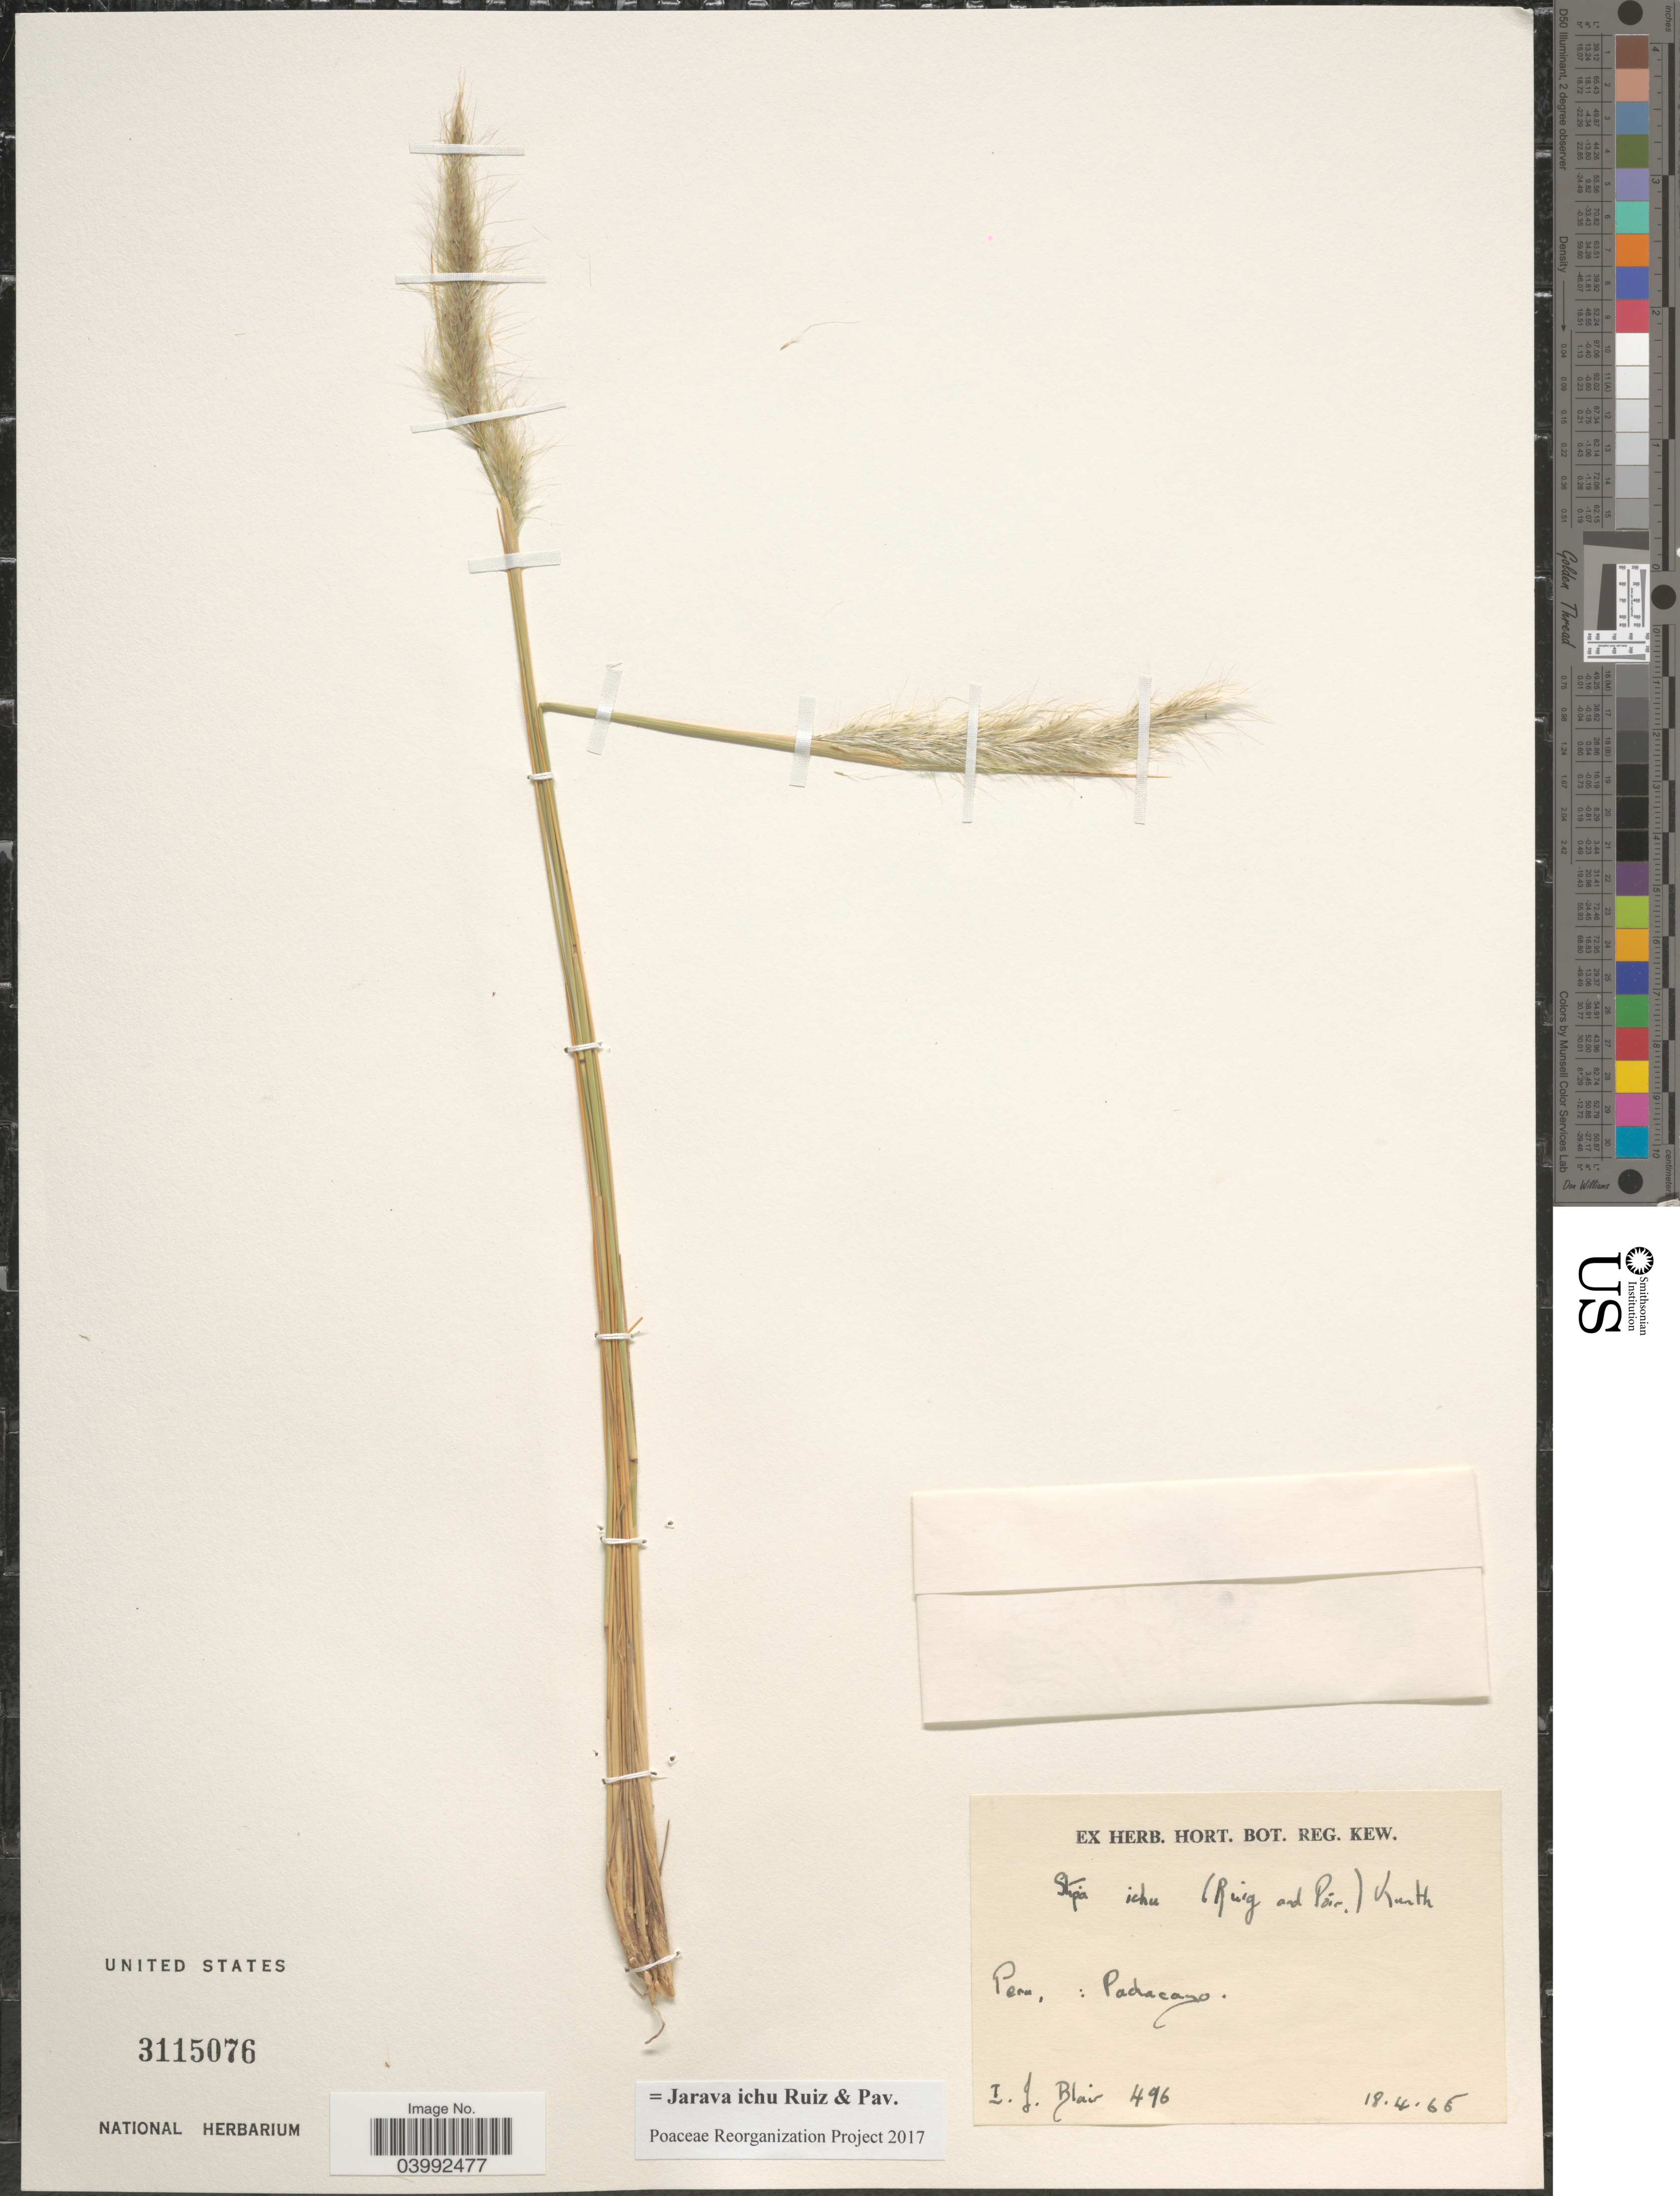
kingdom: Plantae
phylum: Tracheophyta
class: Liliopsida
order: Poales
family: Poaceae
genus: Jarava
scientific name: Jarava ichu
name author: Ruiz & Pav.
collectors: I. Blair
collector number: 496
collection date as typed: Transcribed d/m/y: 18/4/65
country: Peru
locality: Pachacayo.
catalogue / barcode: US 3115076